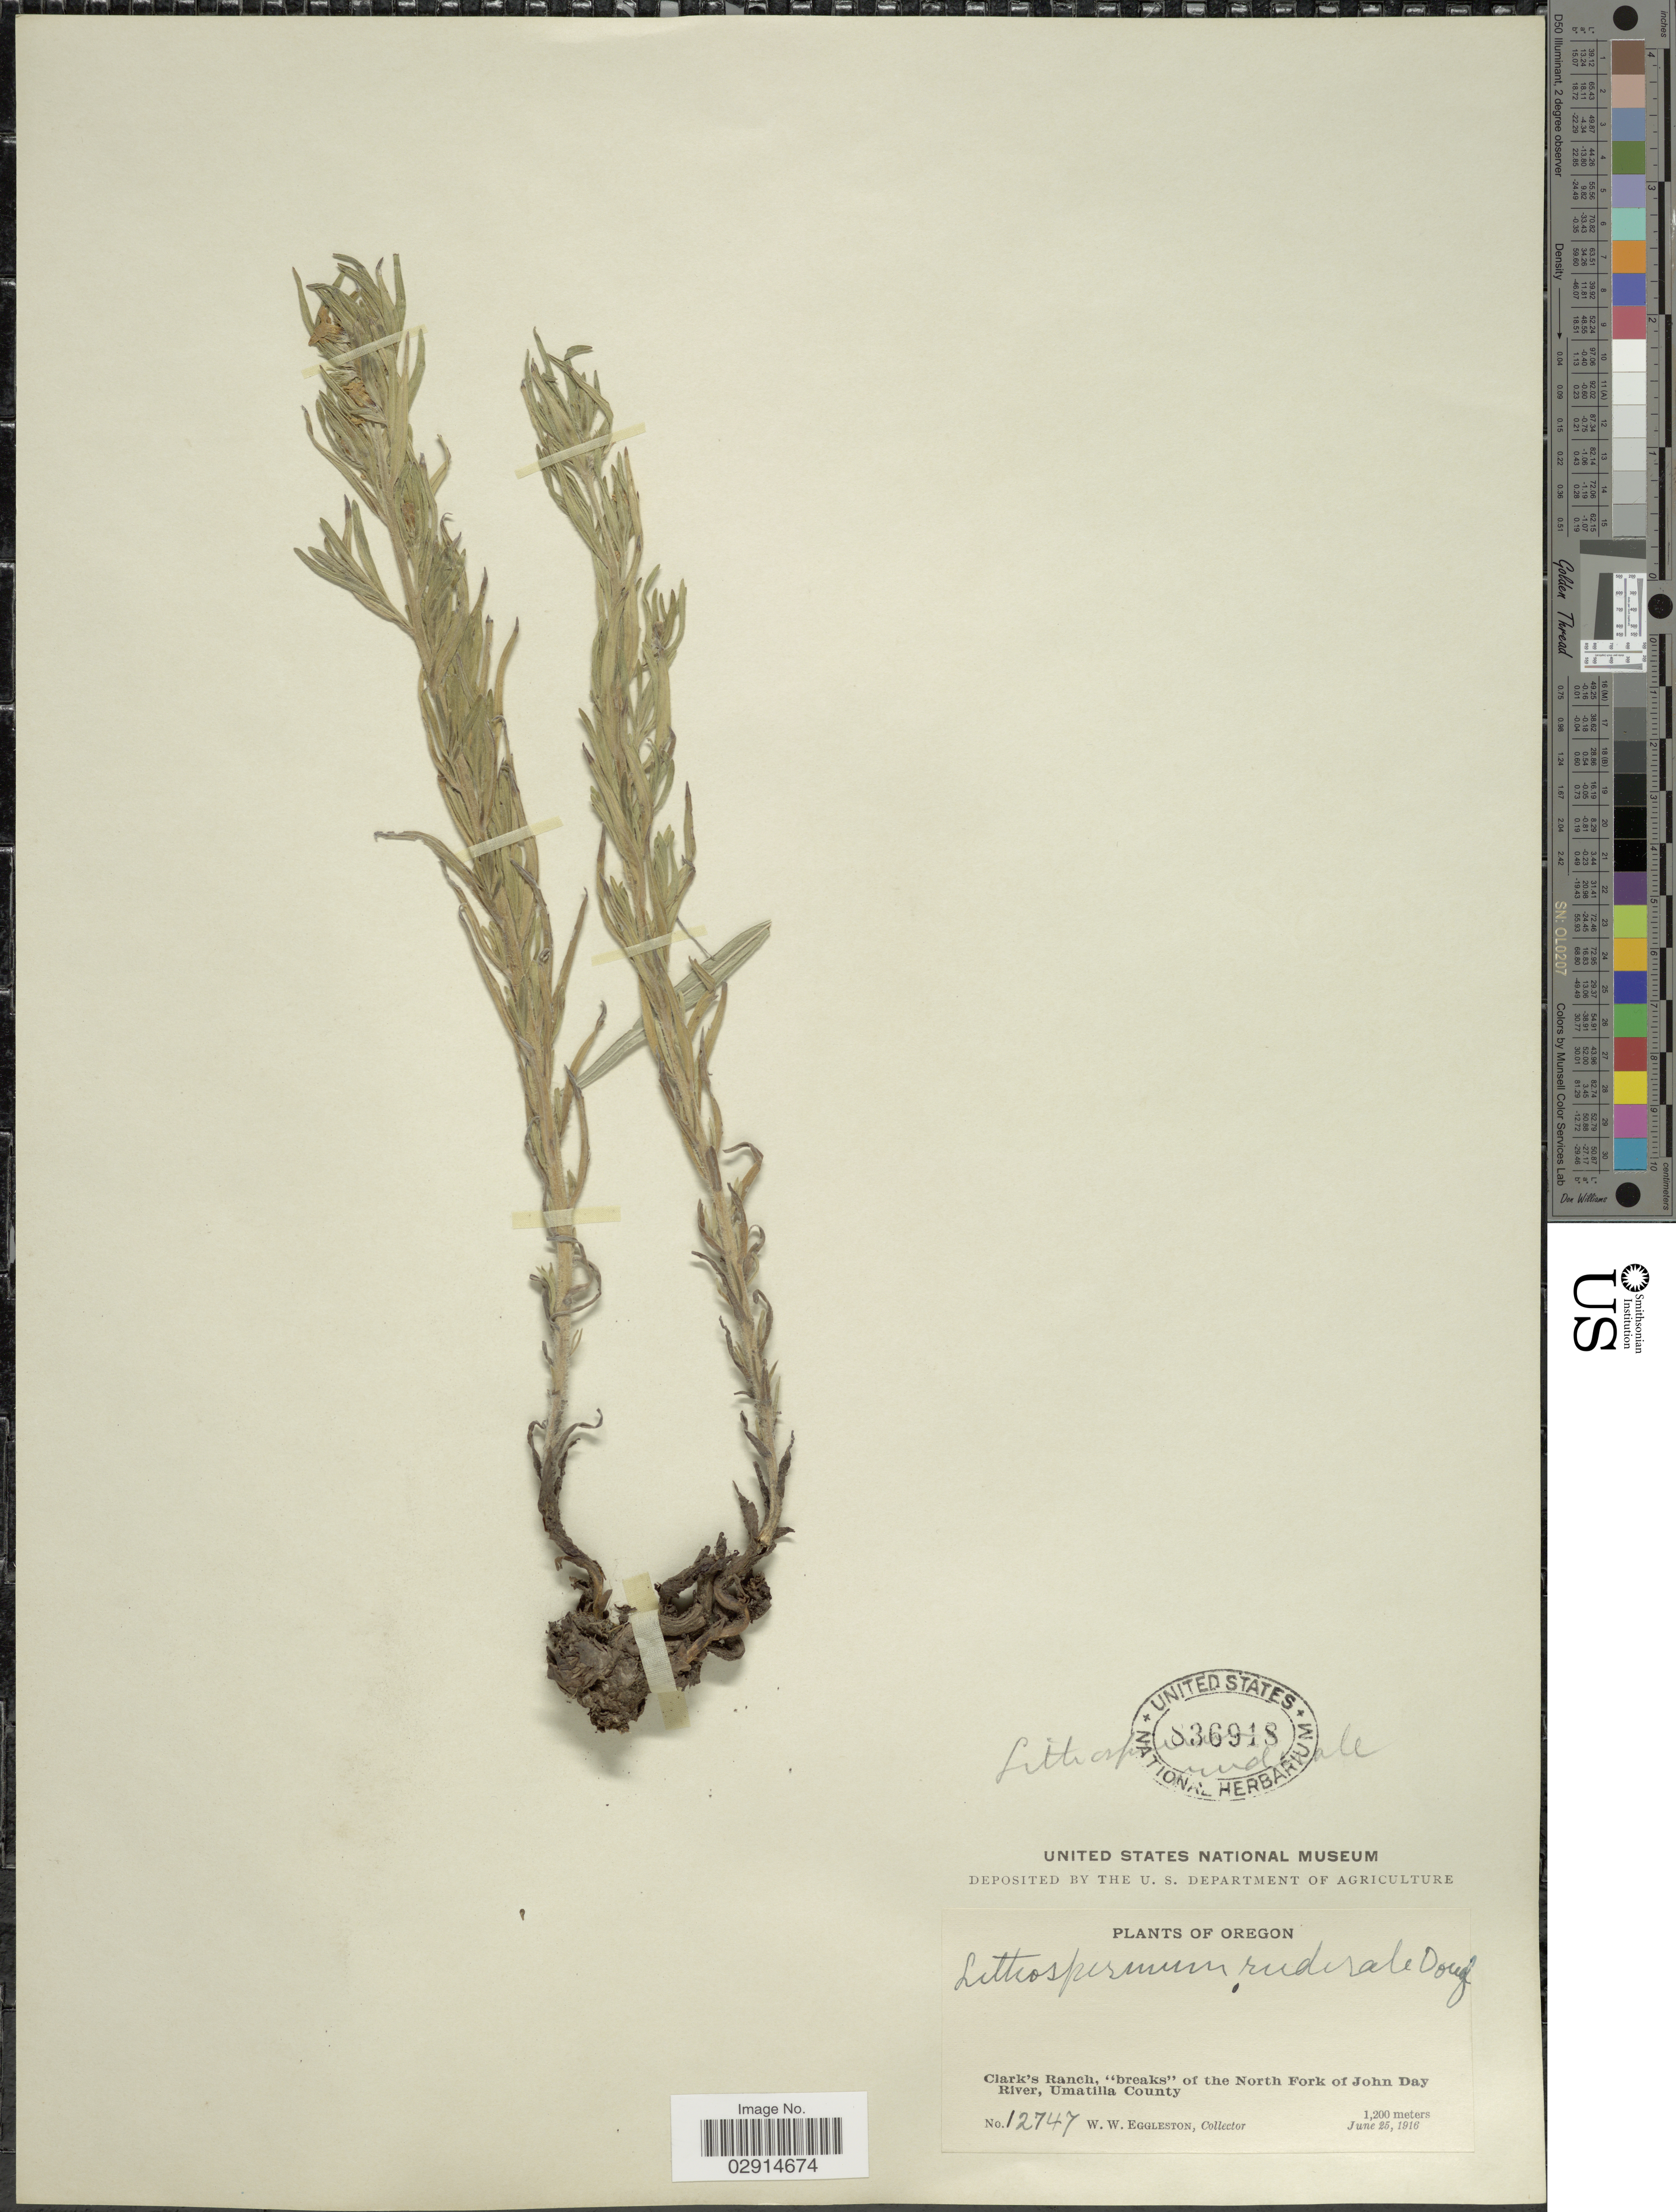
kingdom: Plantae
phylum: Tracheophyta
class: Magnoliopsida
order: Boraginales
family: Boraginaceae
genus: Lithospermum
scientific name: Lithospermum ruderale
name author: Douglas ex Lehm.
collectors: W. W. Eggleston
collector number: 12747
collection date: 1916-06-25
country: United States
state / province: Oregon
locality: Clark's Ranch, "breaks" of the North Fork of John Day River, Umatilla County.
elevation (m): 1200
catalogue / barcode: US 836918